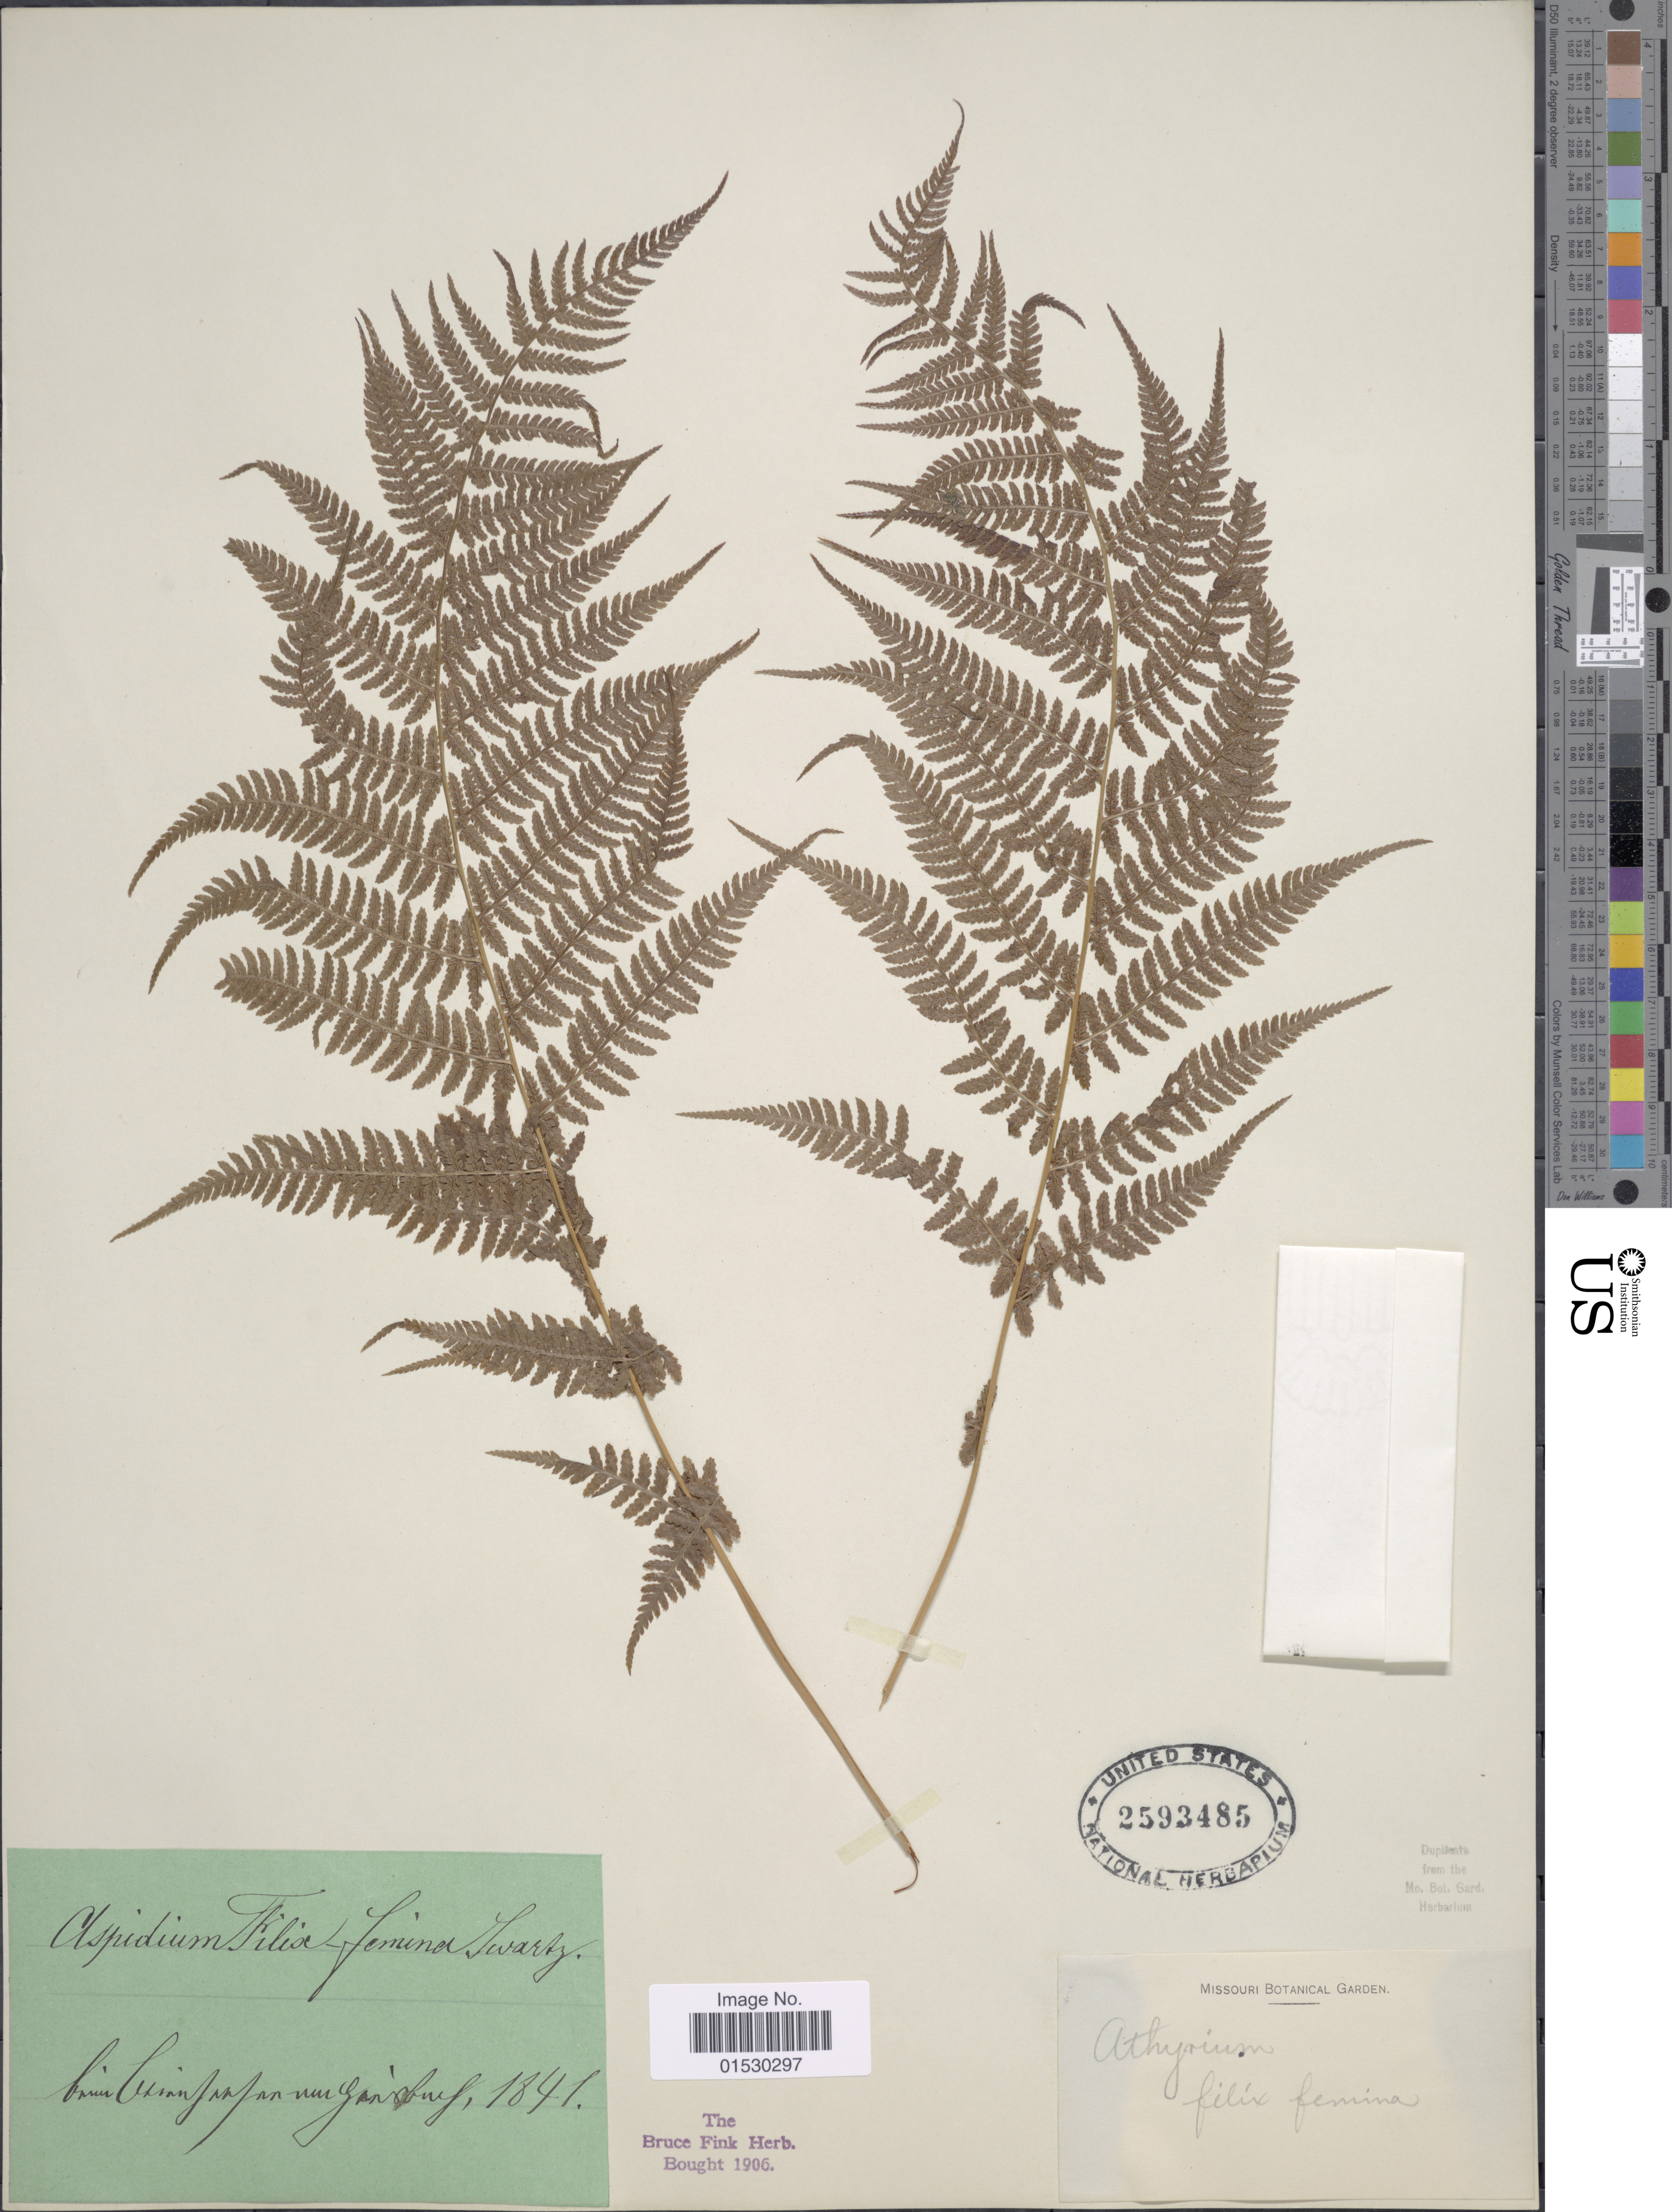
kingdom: Plantae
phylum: Tracheophyta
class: Polypodiopsida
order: Polypodiales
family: Athyriaceae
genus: Athyrium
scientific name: Athyrium filix-femina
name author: (L.) Roth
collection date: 1841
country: Germany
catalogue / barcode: US 2593485